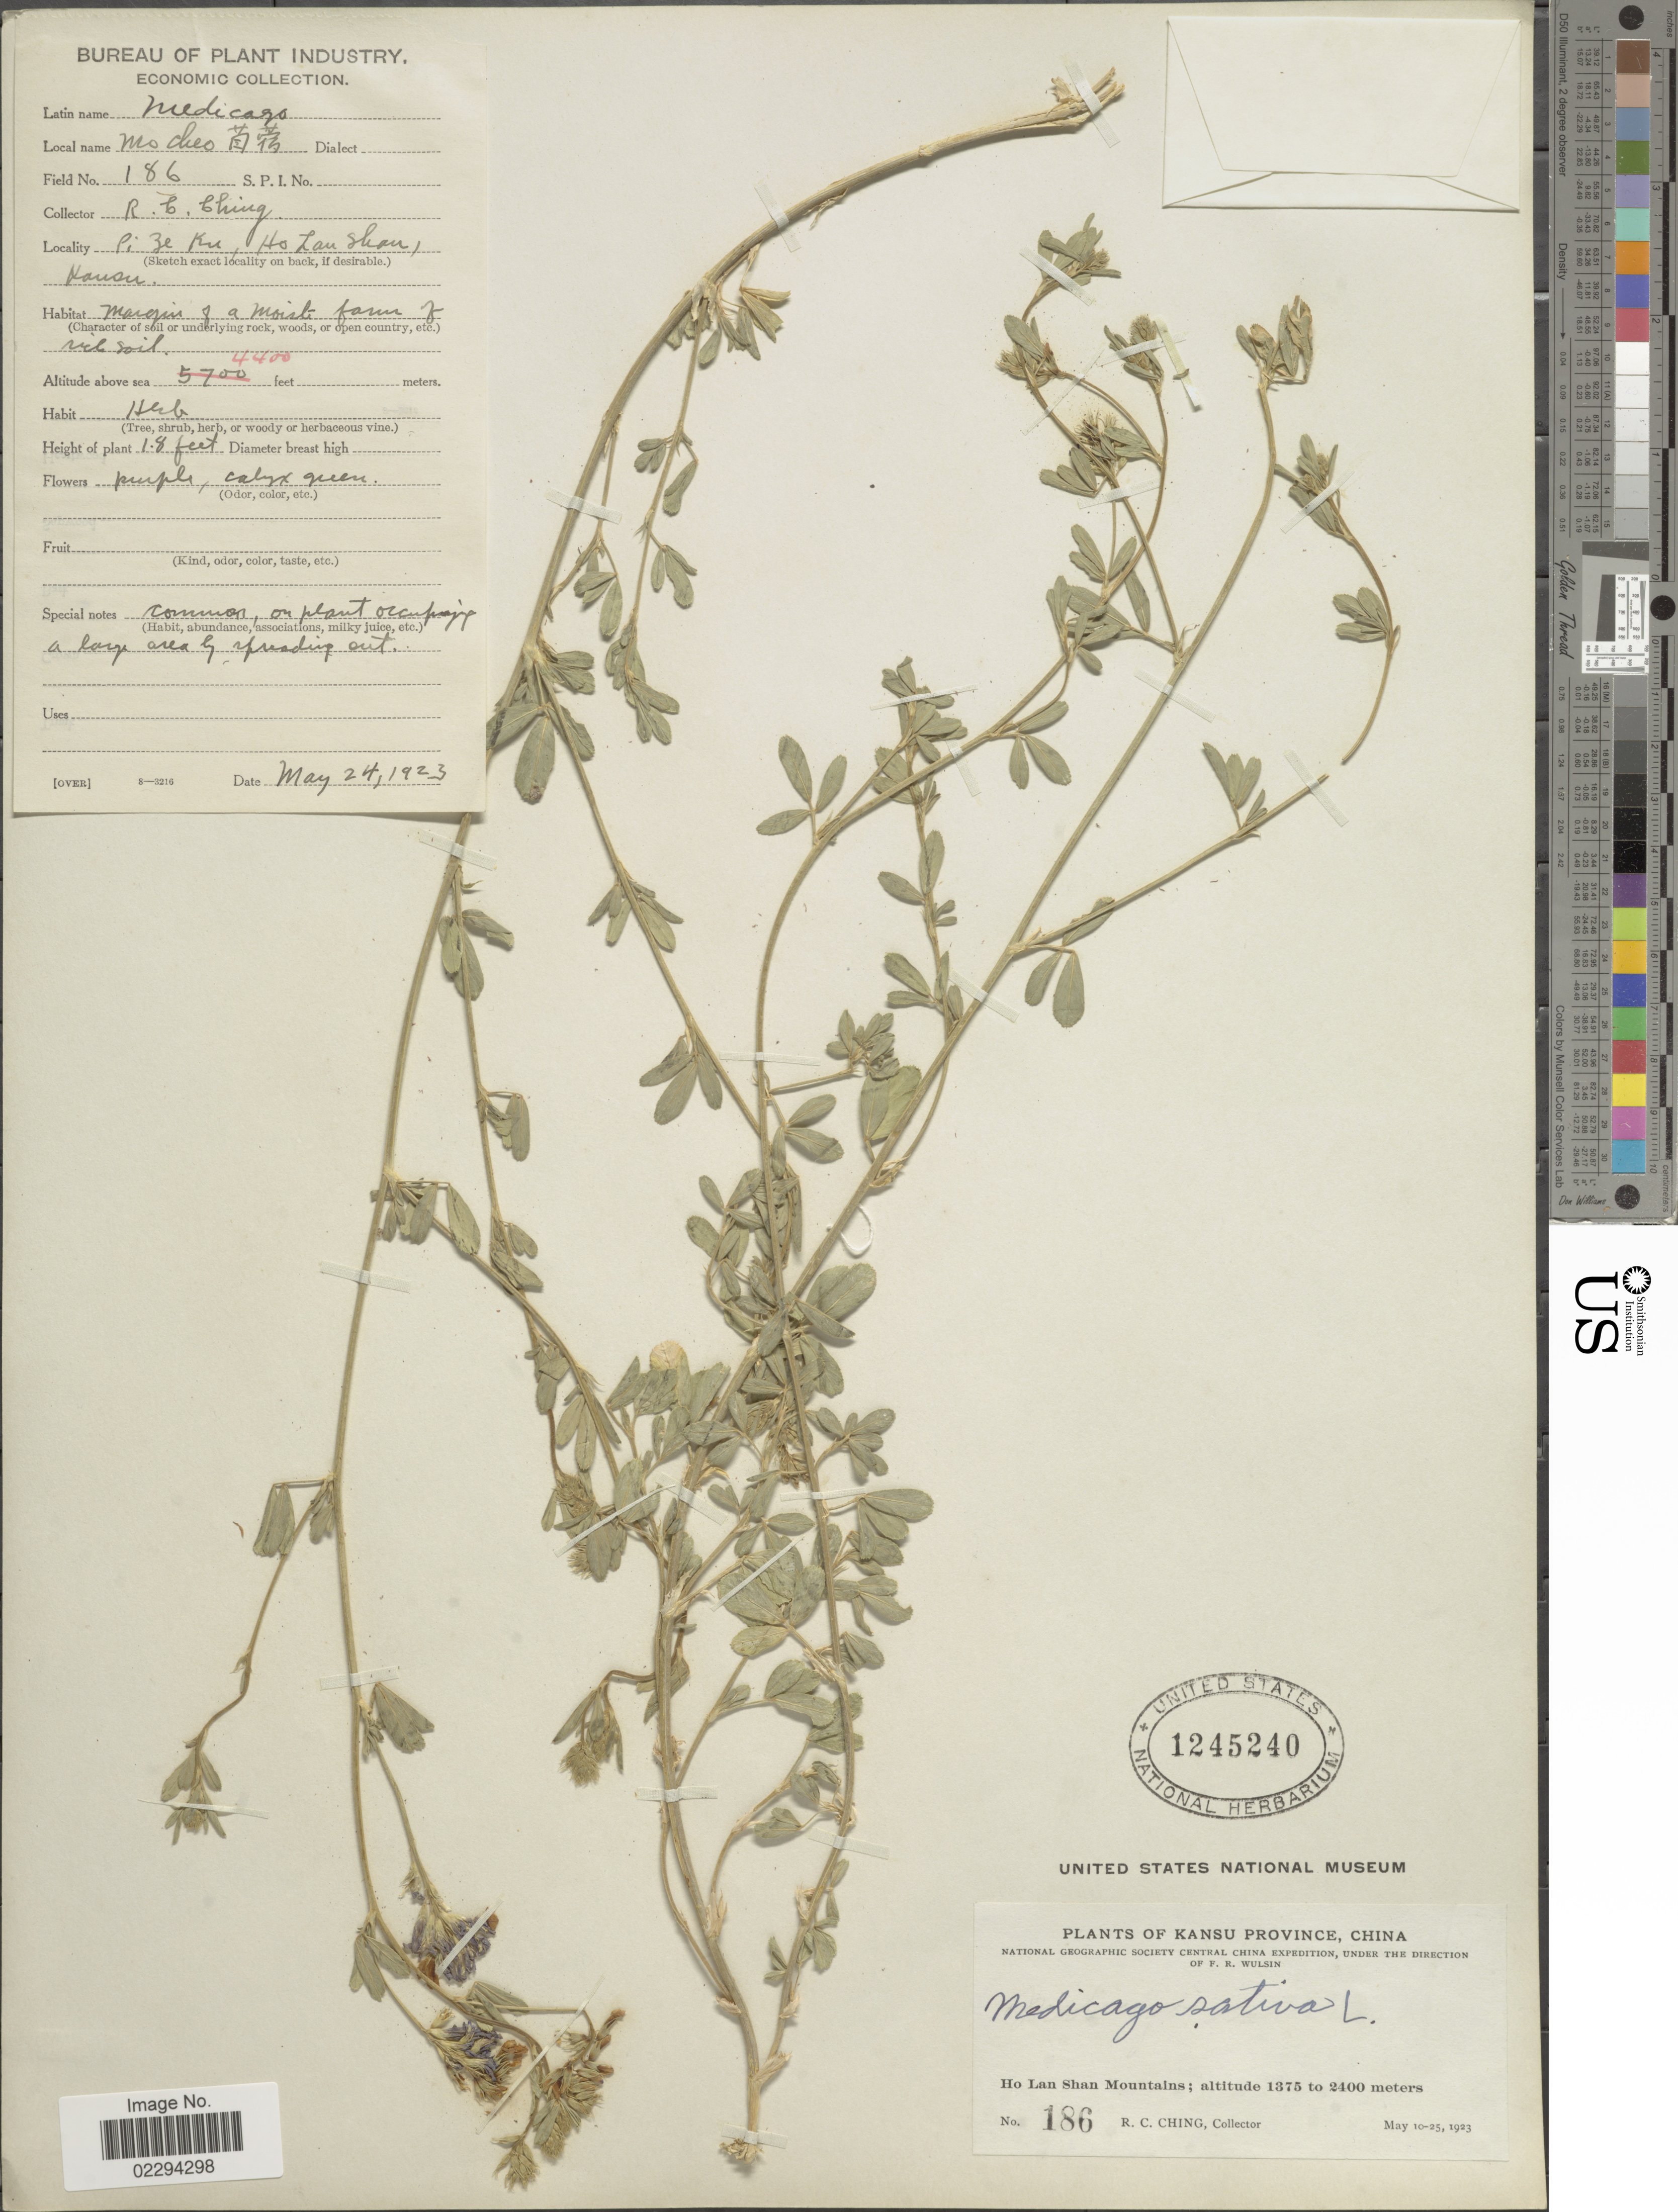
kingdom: Plantae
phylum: Tracheophyta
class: Magnoliopsida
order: Fabales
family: Fabaceae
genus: Medicago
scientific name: Medicago sativa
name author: L.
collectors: R. C. Ching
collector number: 186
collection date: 1923-05-10/1923-05-25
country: China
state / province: Gansu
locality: Kansu Province, Ho Lan Shan Mountains.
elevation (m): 1375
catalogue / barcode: US 1245240